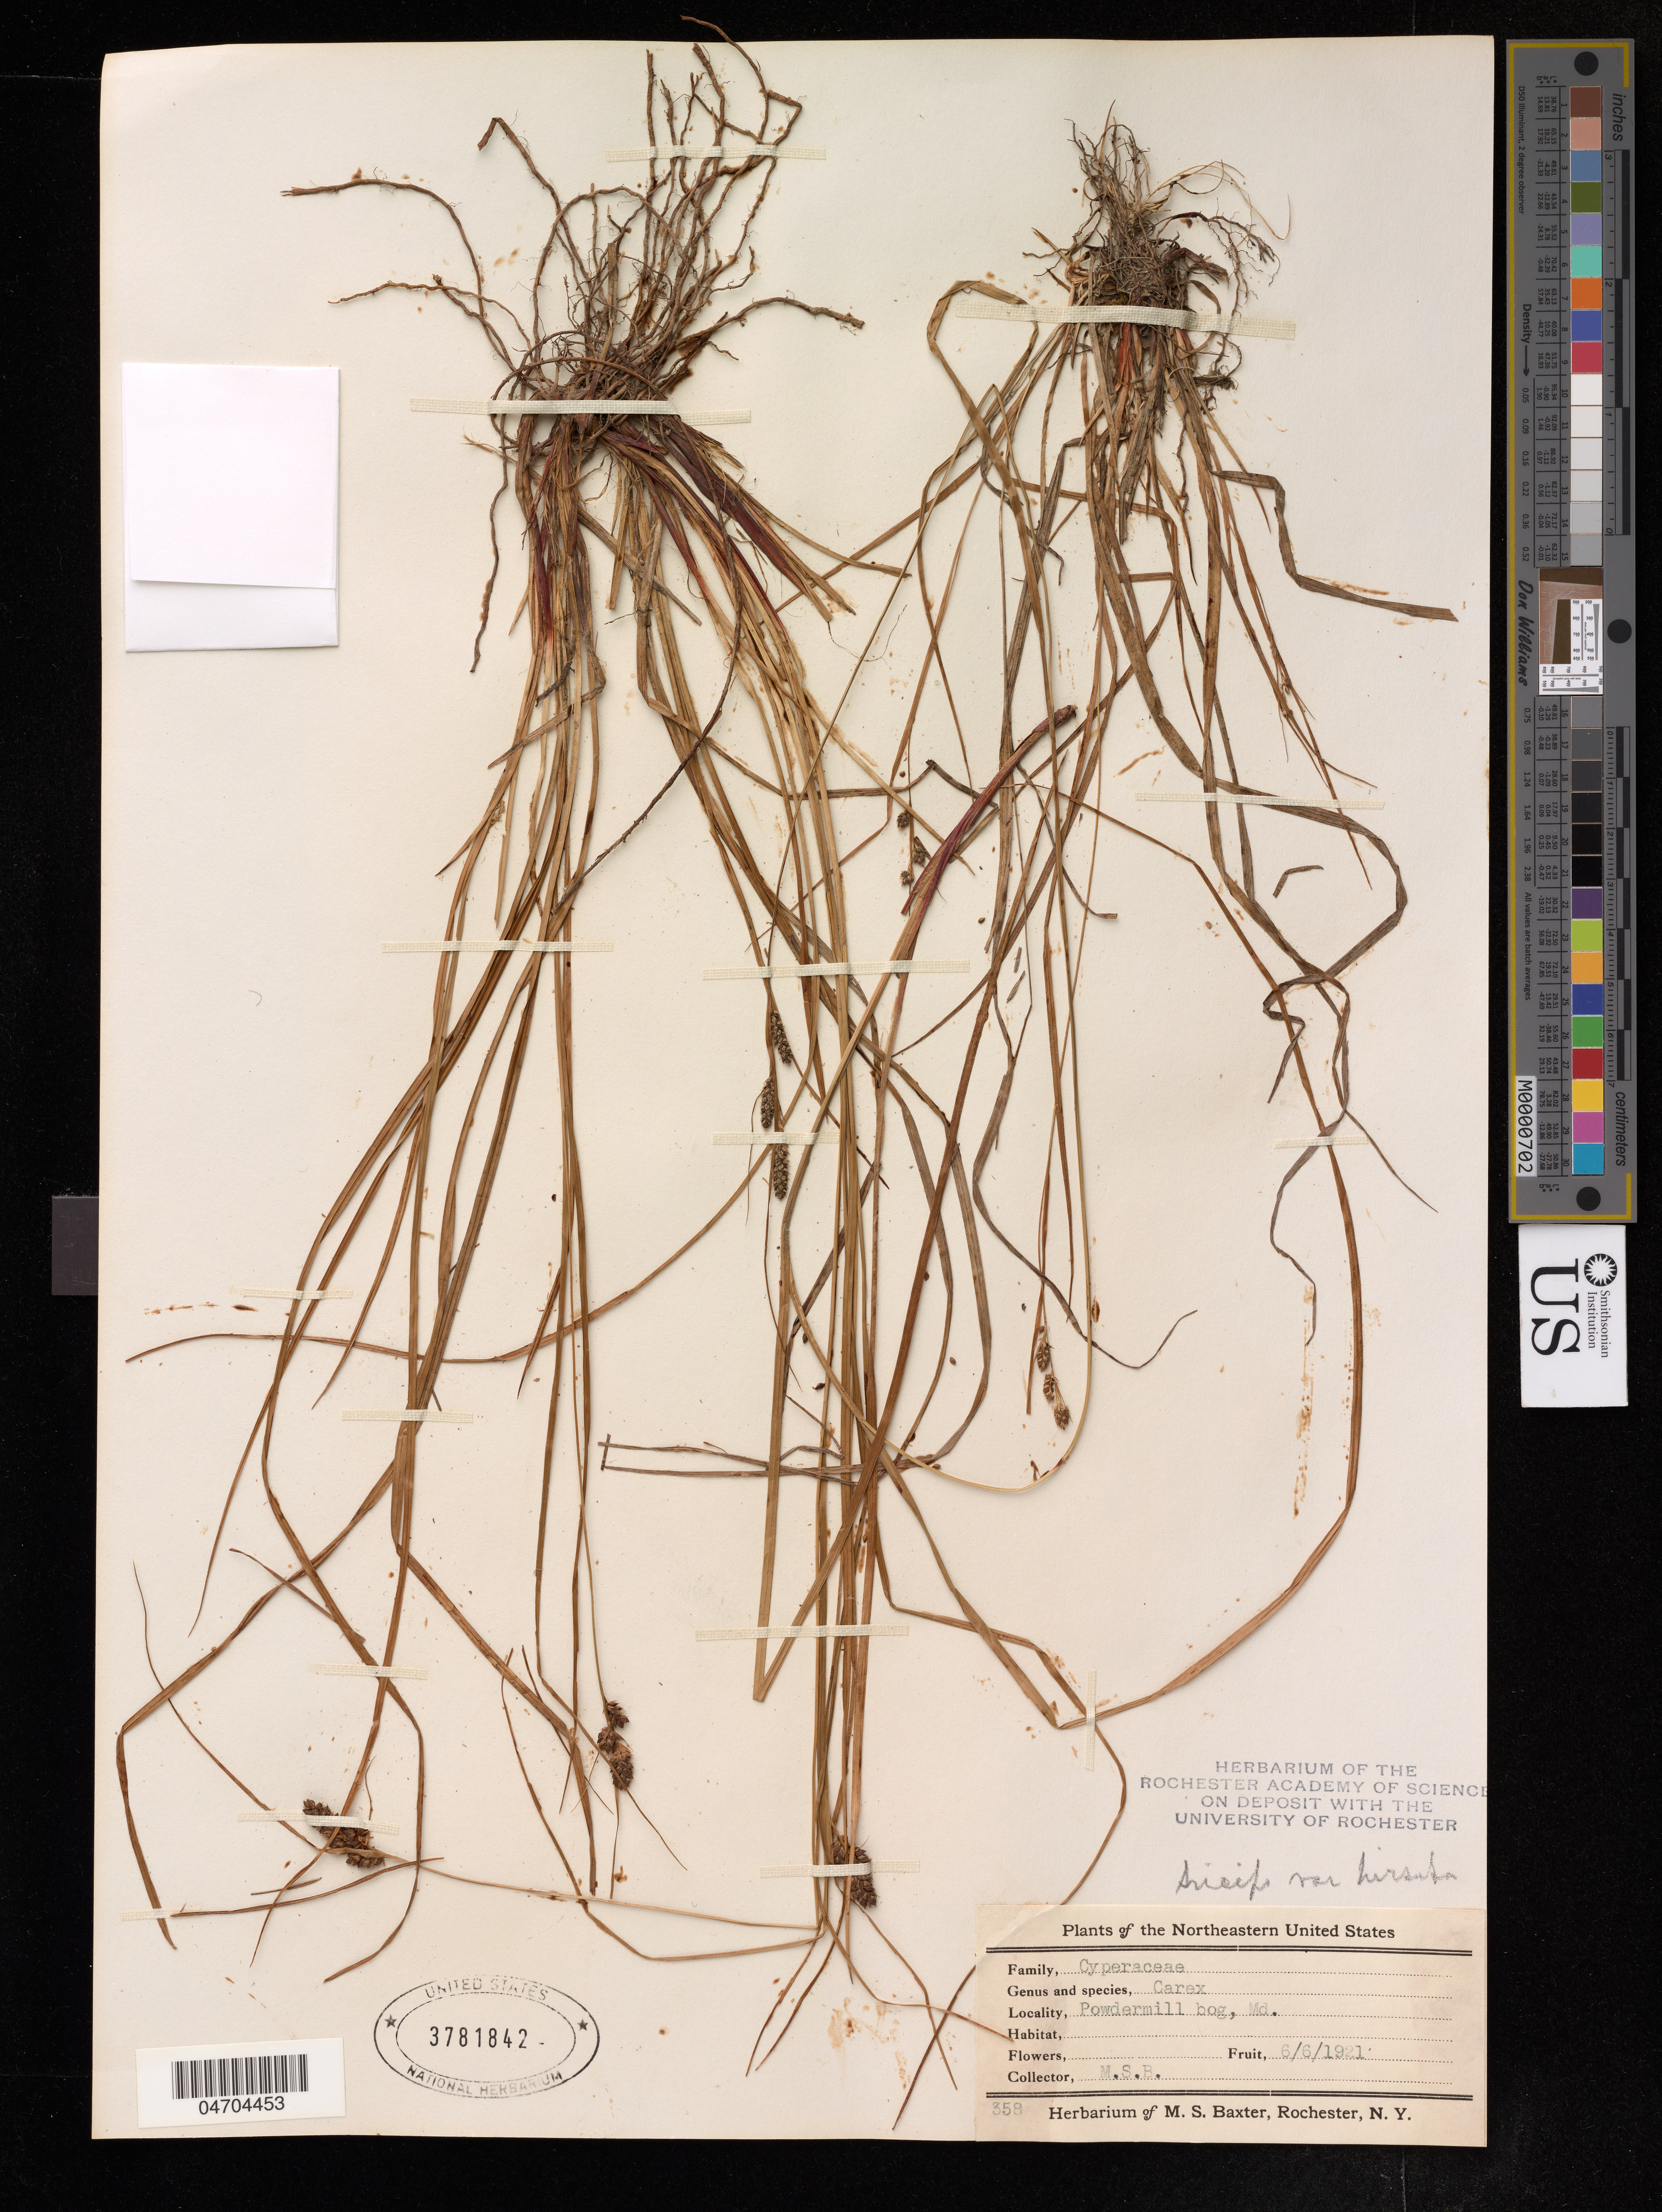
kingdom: Plantae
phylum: Tracheophyta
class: Liliopsida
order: Poales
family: Cyperaceae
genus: Carex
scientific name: Carex sp.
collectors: M. S. B.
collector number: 358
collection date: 1921-06-06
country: United States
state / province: Maryland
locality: Powdermill bog.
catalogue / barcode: US 3781842